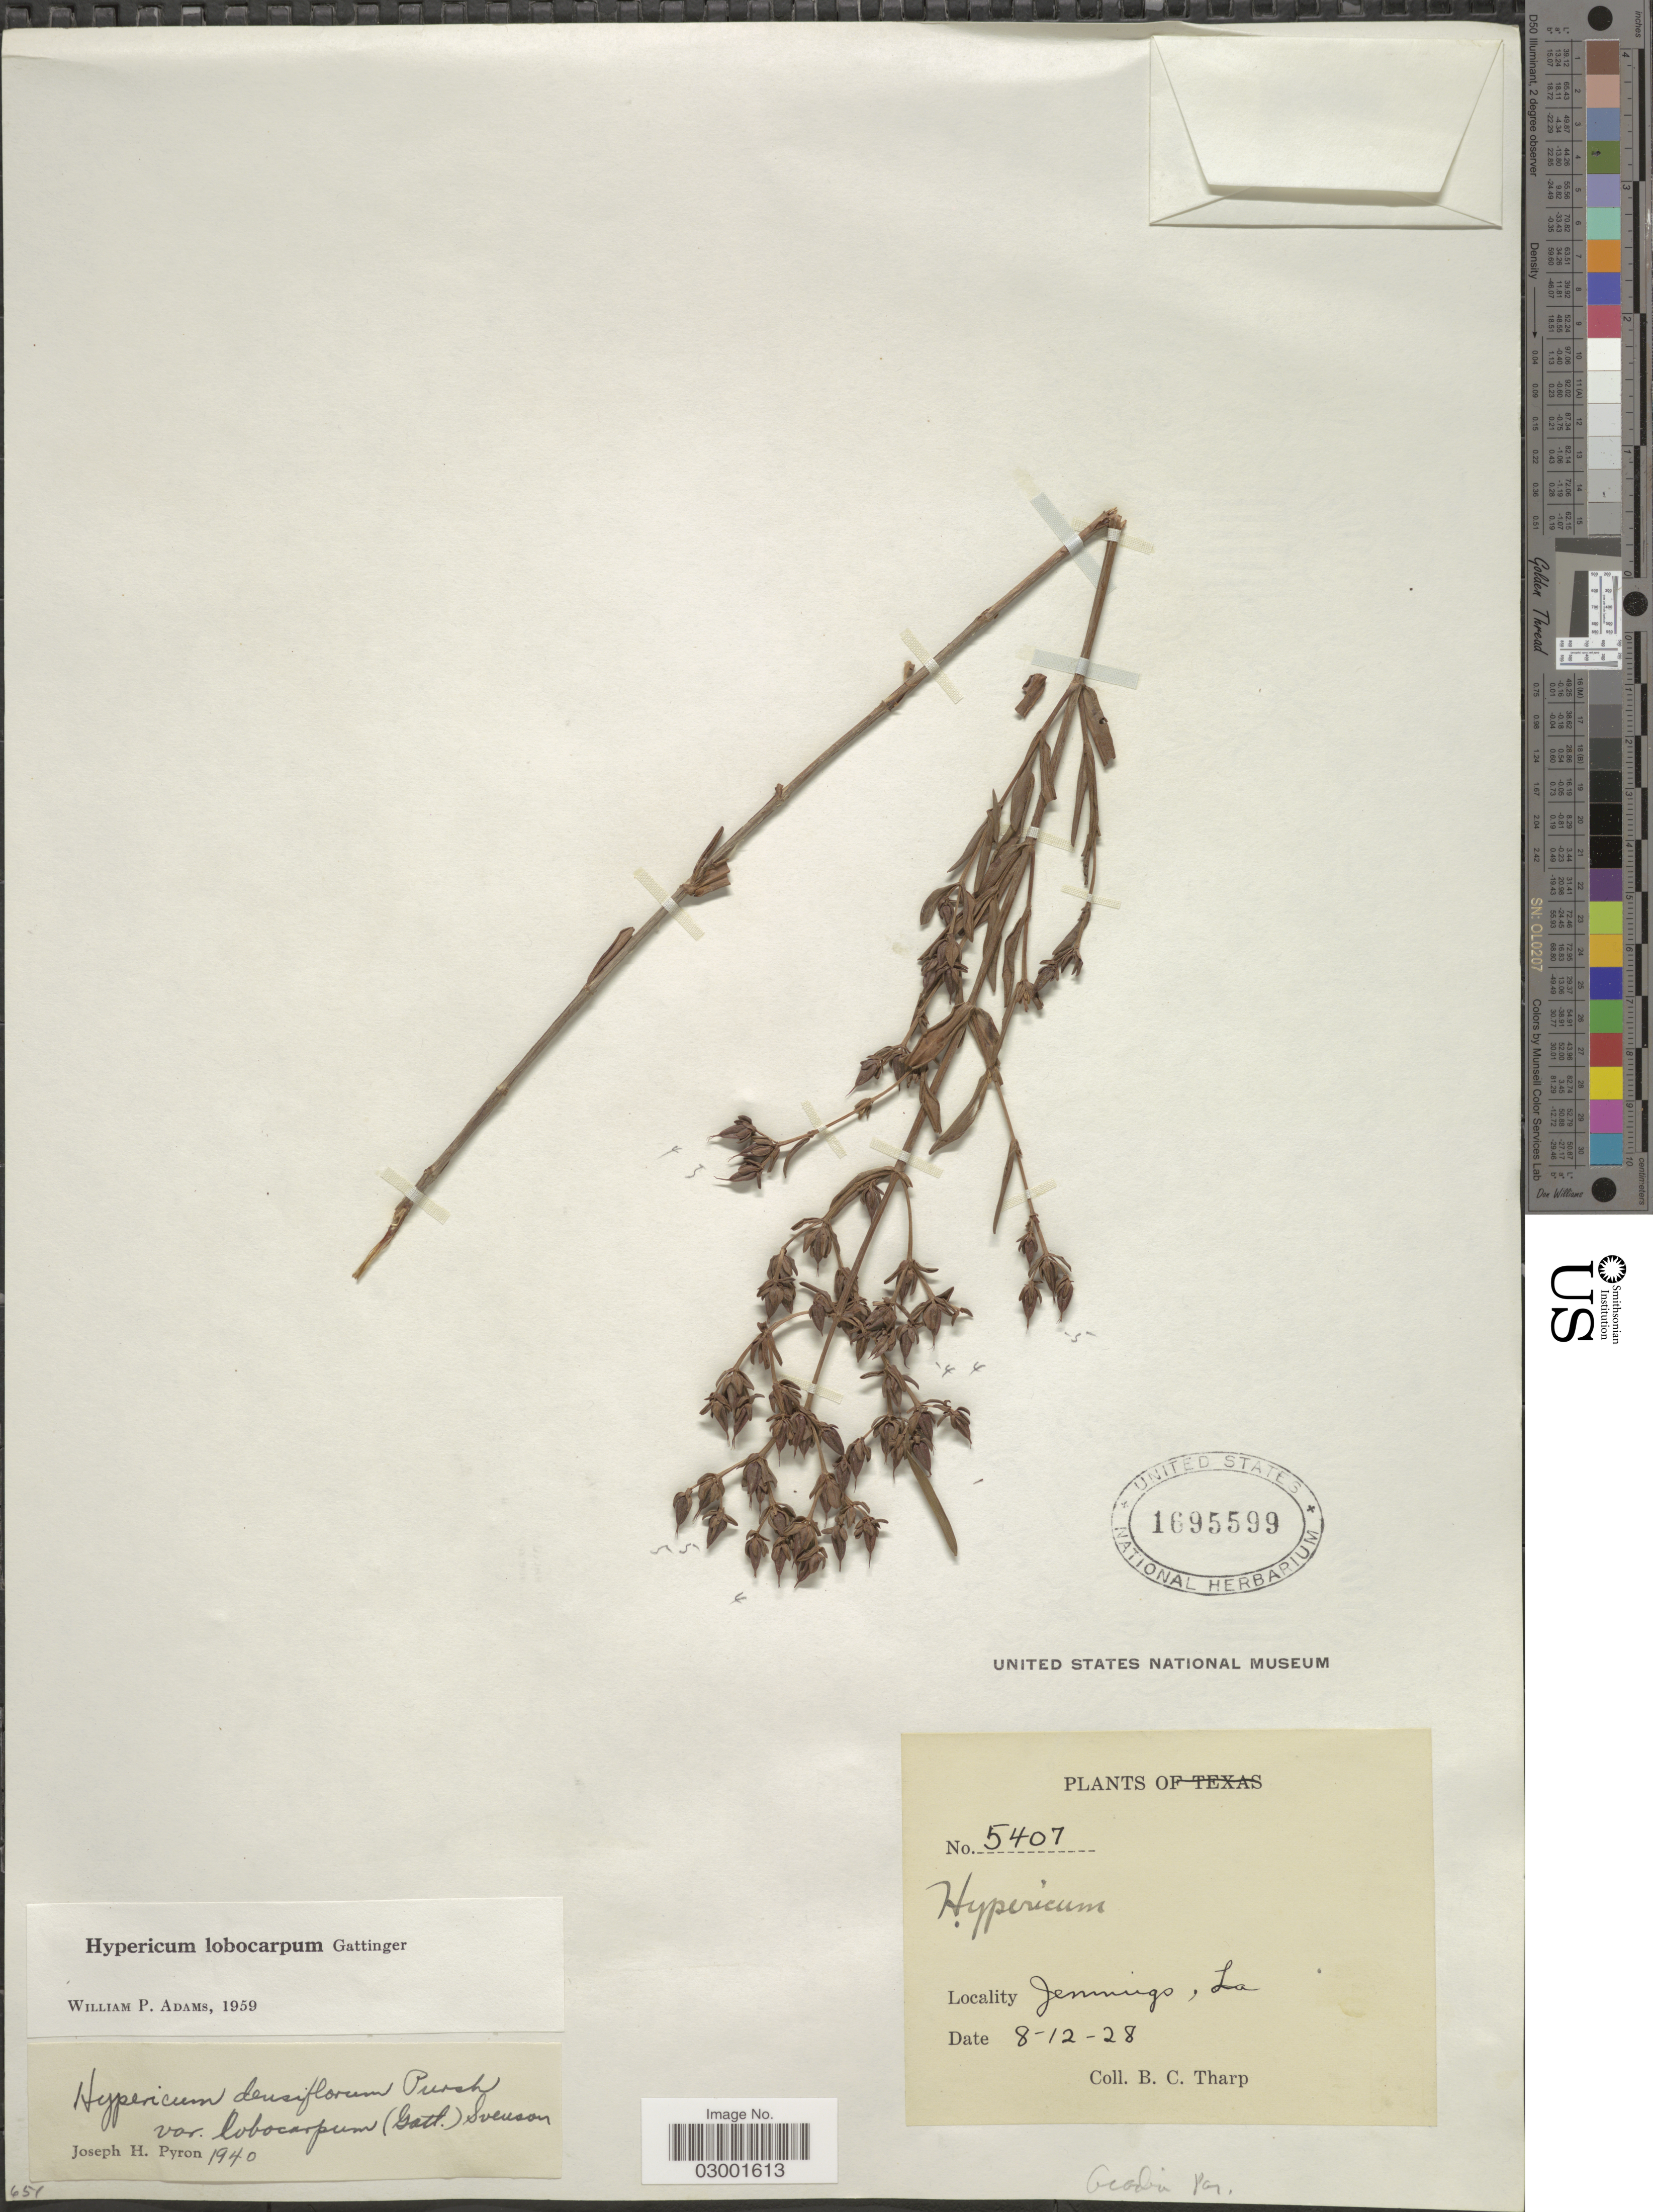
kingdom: Plantae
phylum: Tracheophyta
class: Magnoliopsida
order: Malpighiales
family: Hypericaceae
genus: Hypericum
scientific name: Hypericum lobocarpum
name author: Gatt.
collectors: B. C. Tharp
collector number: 5407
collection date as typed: Transcribed d/m/y: 12/8/28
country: United States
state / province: Louisiana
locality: Jennings, Acadia Par.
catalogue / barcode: US 1695599